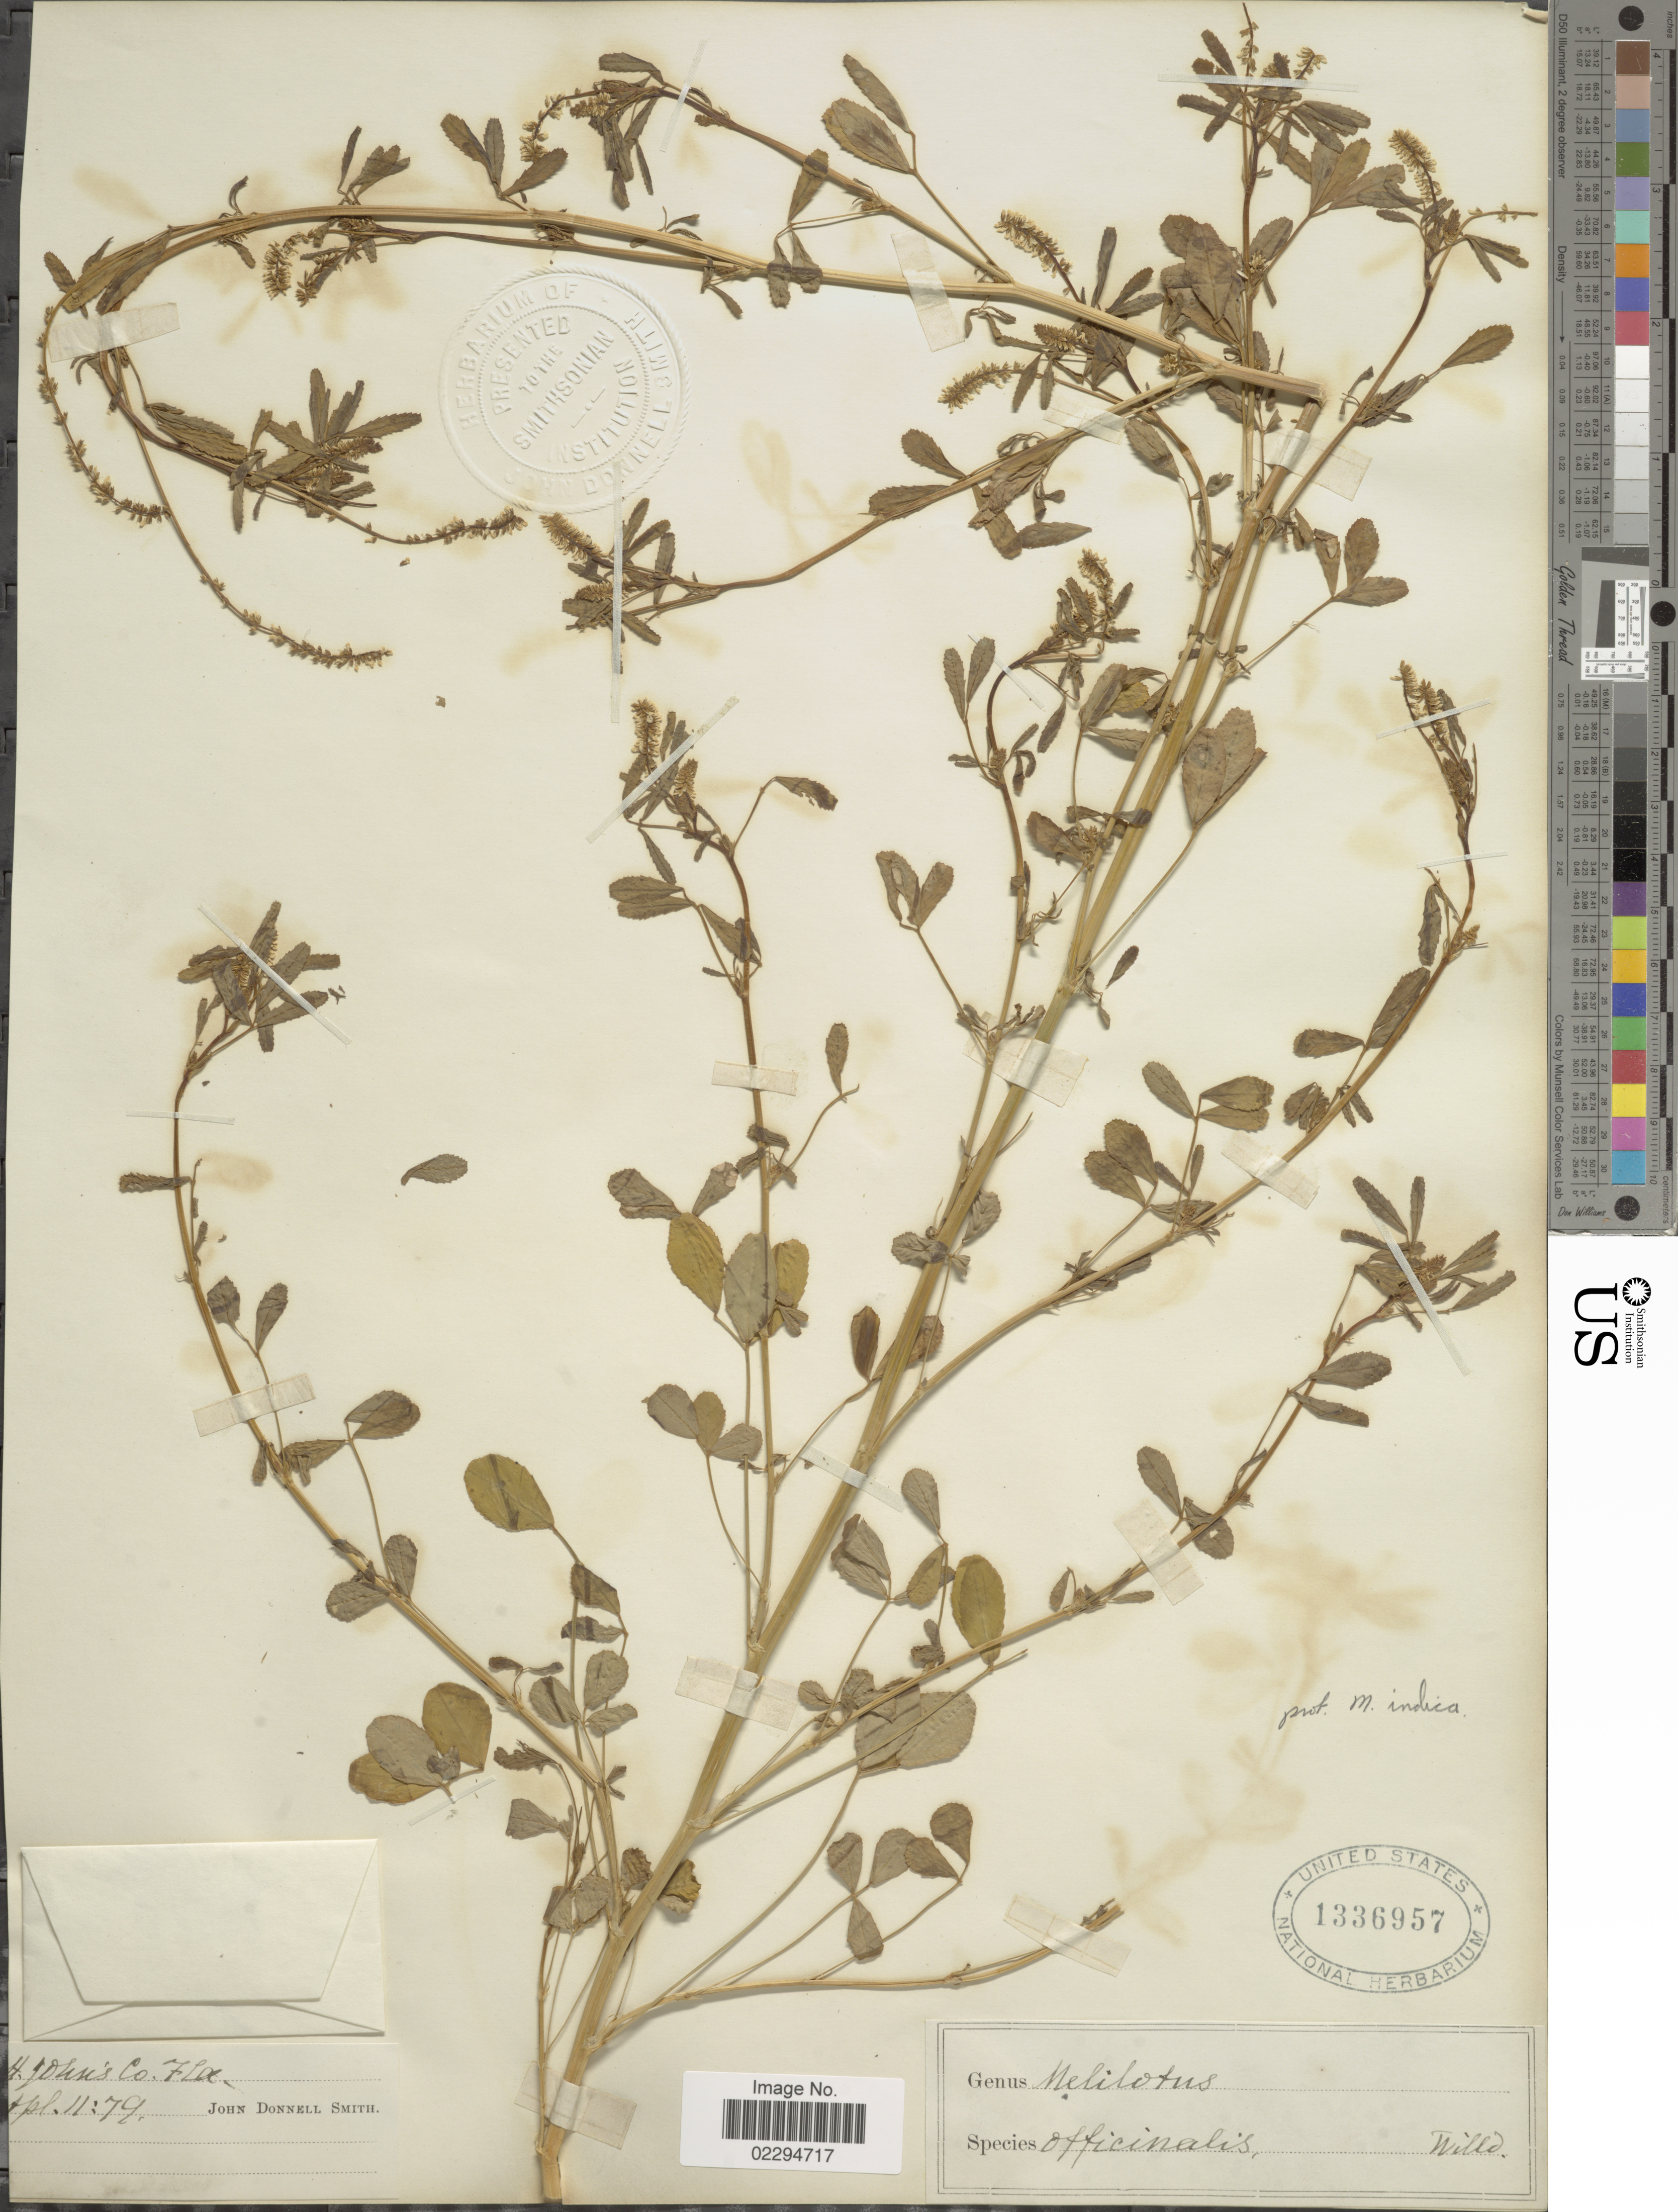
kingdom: Plantae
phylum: Tracheophyta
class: Magnoliopsida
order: Fabales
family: Fabaceae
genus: Melilotus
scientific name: Melilotus indicus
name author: (L.) All.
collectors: J. Donnell Smith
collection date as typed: Transcribed d/m/y: 11/4/79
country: United States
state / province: Florida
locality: H. John's Co.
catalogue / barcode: US 1336957